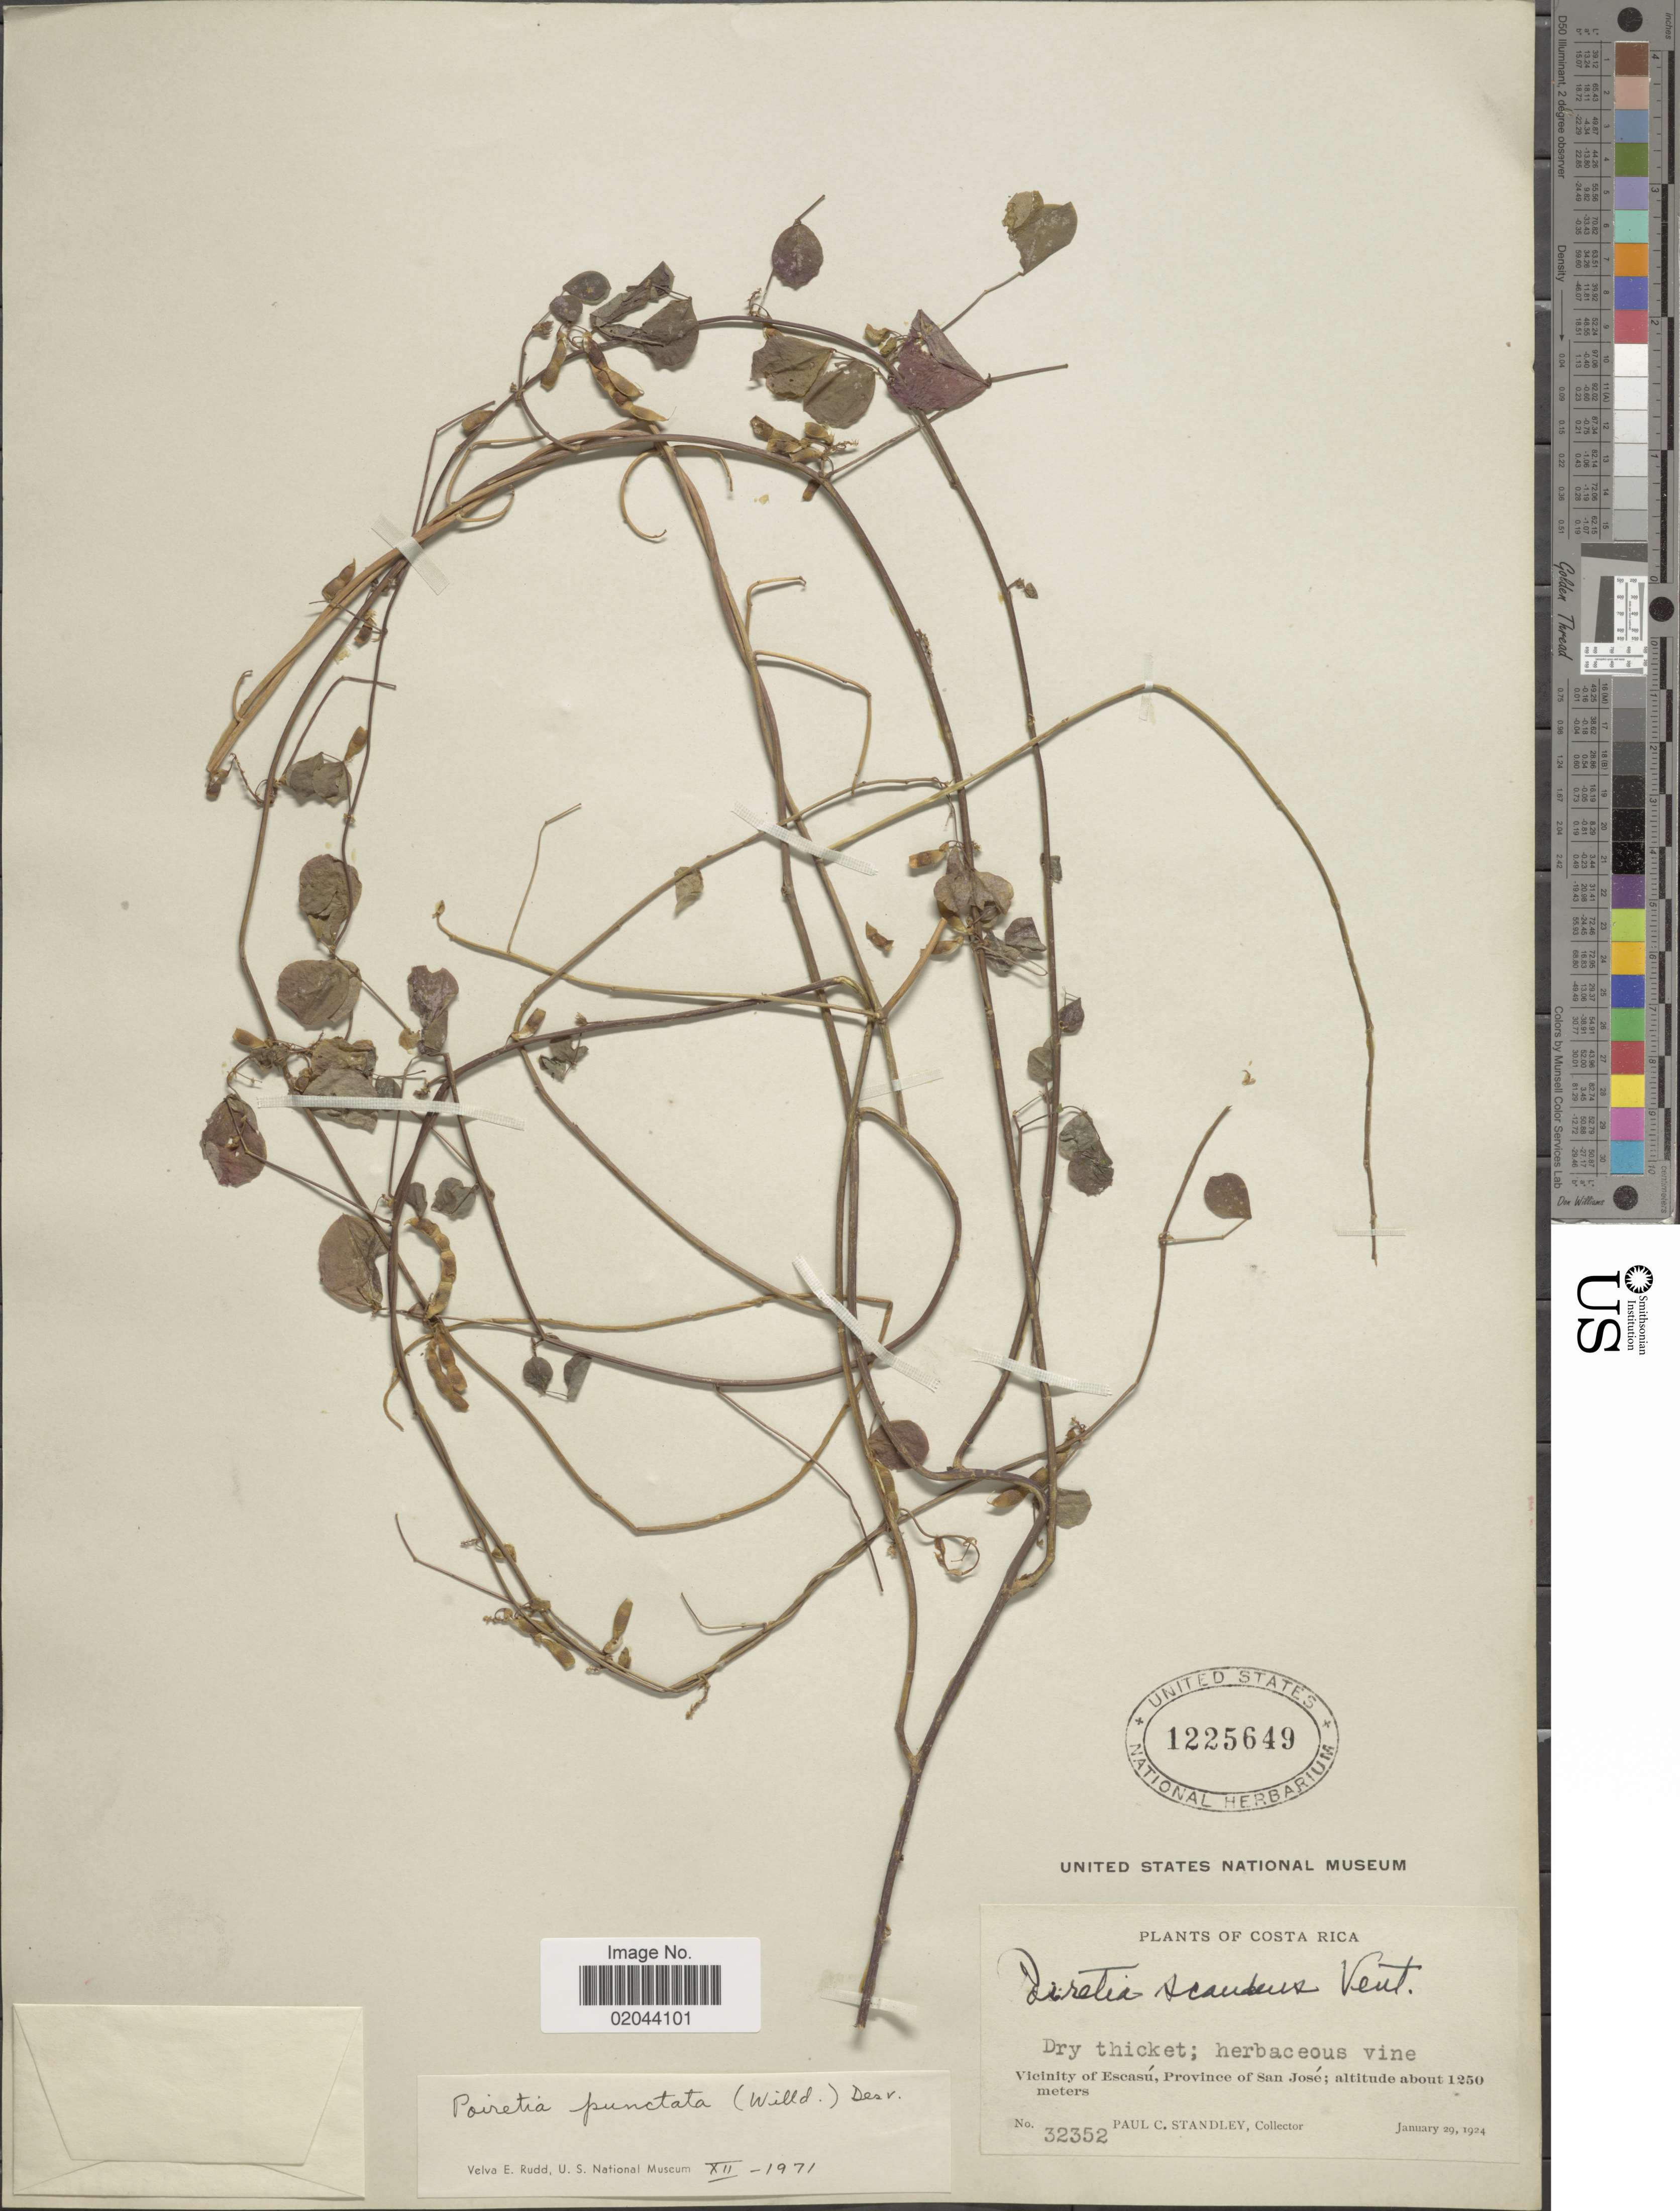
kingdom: Plantae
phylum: Tracheophyta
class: Magnoliopsida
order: Fabales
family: Fabaceae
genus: Poiretia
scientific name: Poiretia scandens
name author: Vent.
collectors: P. C. Standley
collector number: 32352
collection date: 1924-01-29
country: Costa Rica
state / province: San José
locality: Dry thicket, Vicinity of Escasú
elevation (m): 1250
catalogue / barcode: US 1225649